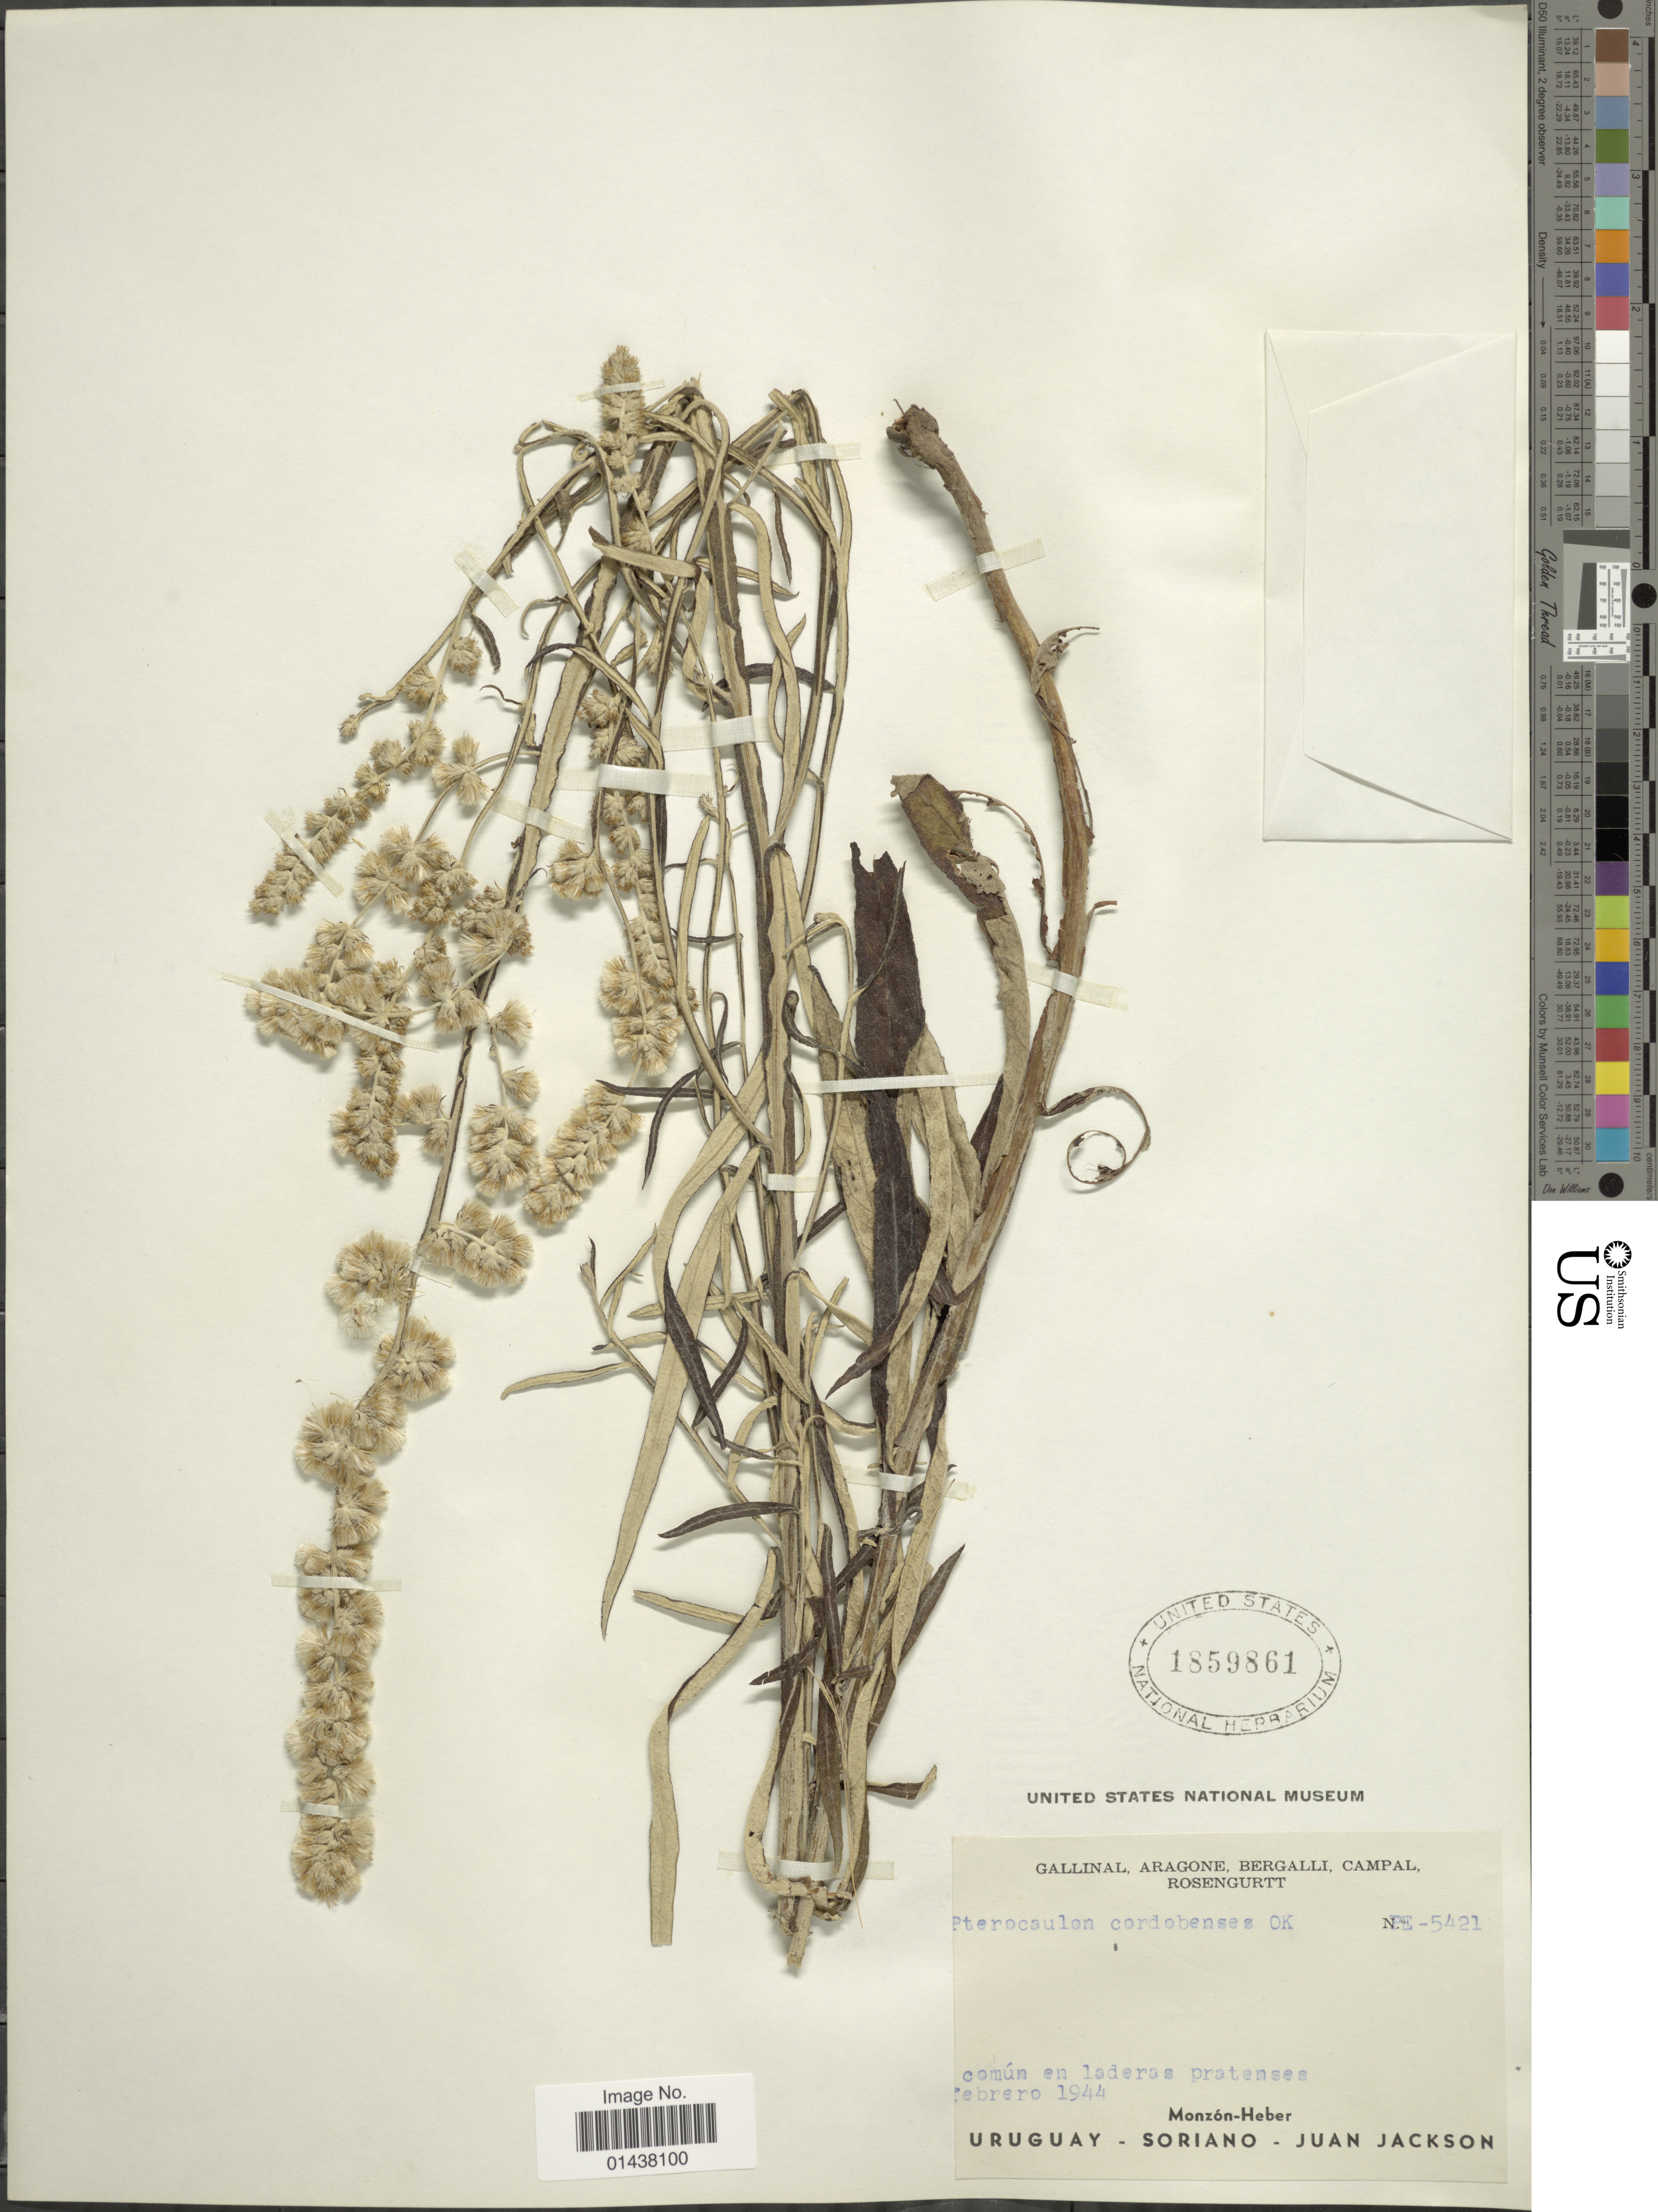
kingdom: Plantae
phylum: Tracheophyta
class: Magnoliopsida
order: Asterales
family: Asteraceae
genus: Pterocaulon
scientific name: Pterocaulon cordobense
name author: Kuntze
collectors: -. Gallinal, -- Aragone, -- Bergalli, -- Campal & Rosengurtt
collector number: PE5421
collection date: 1944-02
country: Uruguay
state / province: Soriano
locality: Monzon-Heber, Juan Jackson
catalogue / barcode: US 1859861